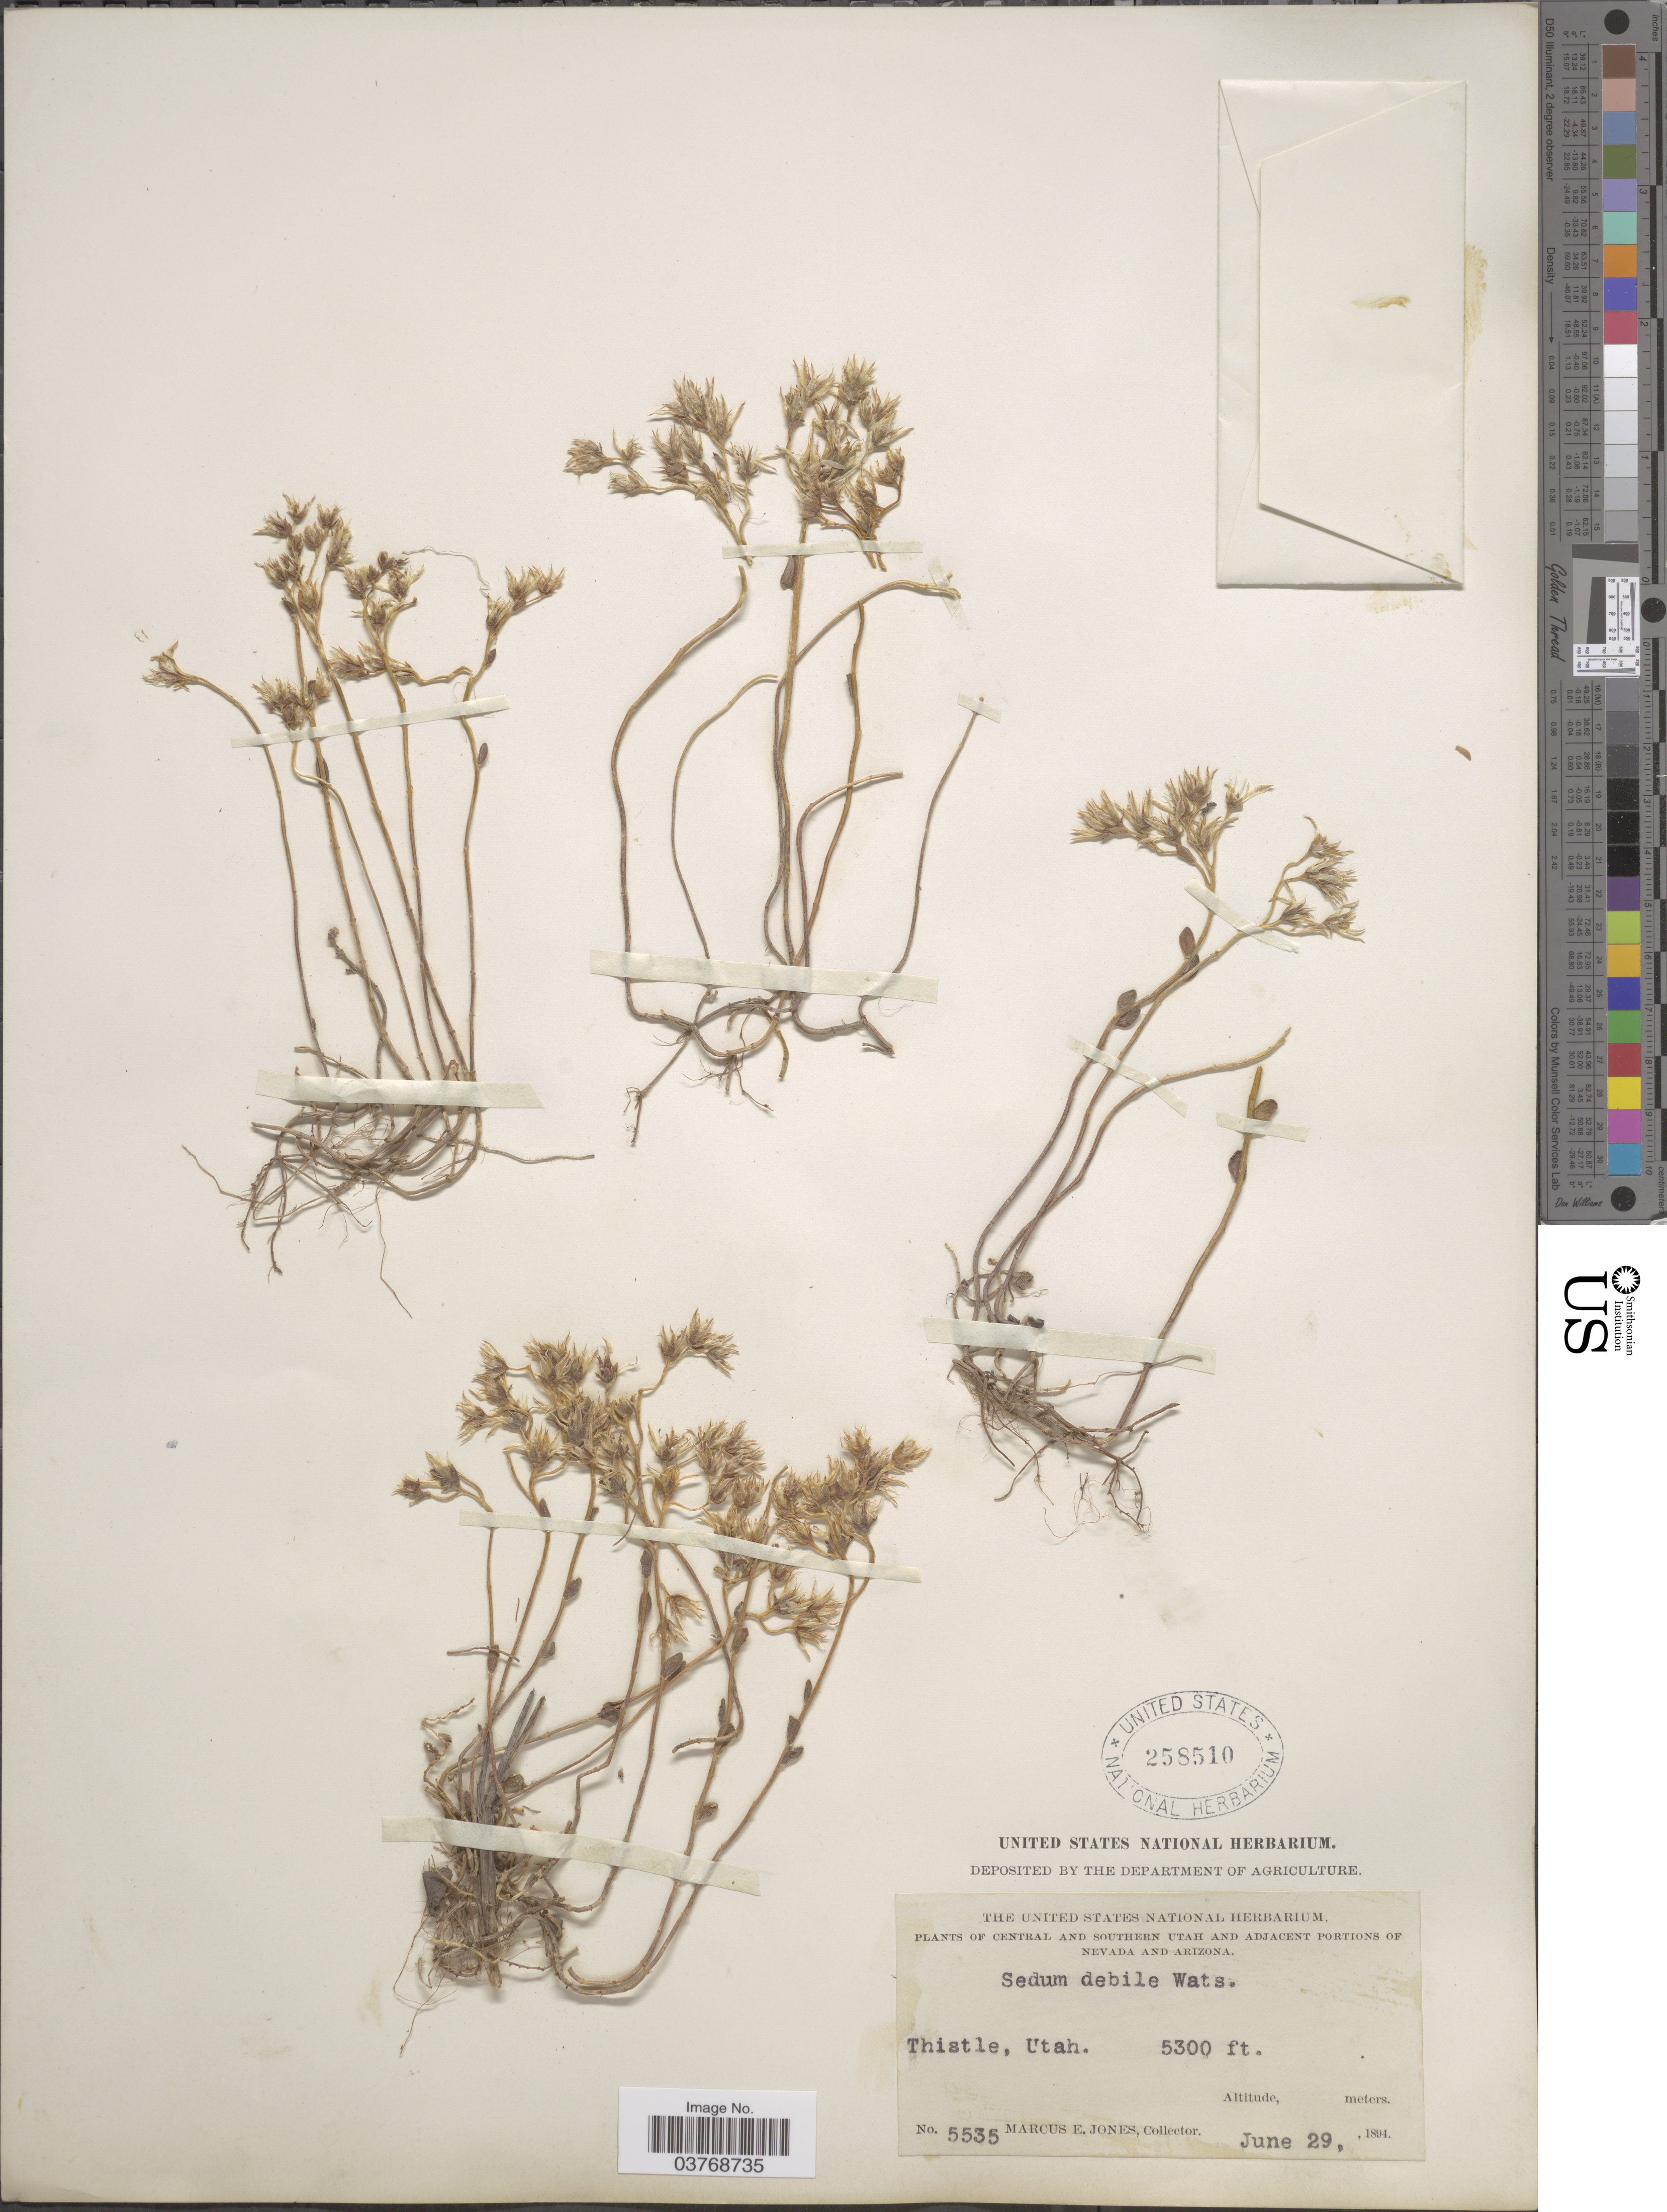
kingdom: Plantae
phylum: Tracheophyta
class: Magnoliopsida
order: Saxifragales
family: Crassulaceae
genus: Sedum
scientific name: Sedum debile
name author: S. Watson in C. King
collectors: M. E. Jones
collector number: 5535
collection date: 1894-06-29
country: United States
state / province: Utah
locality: Central and Southern Utah. Thistle.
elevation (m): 1615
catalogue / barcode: US 258510